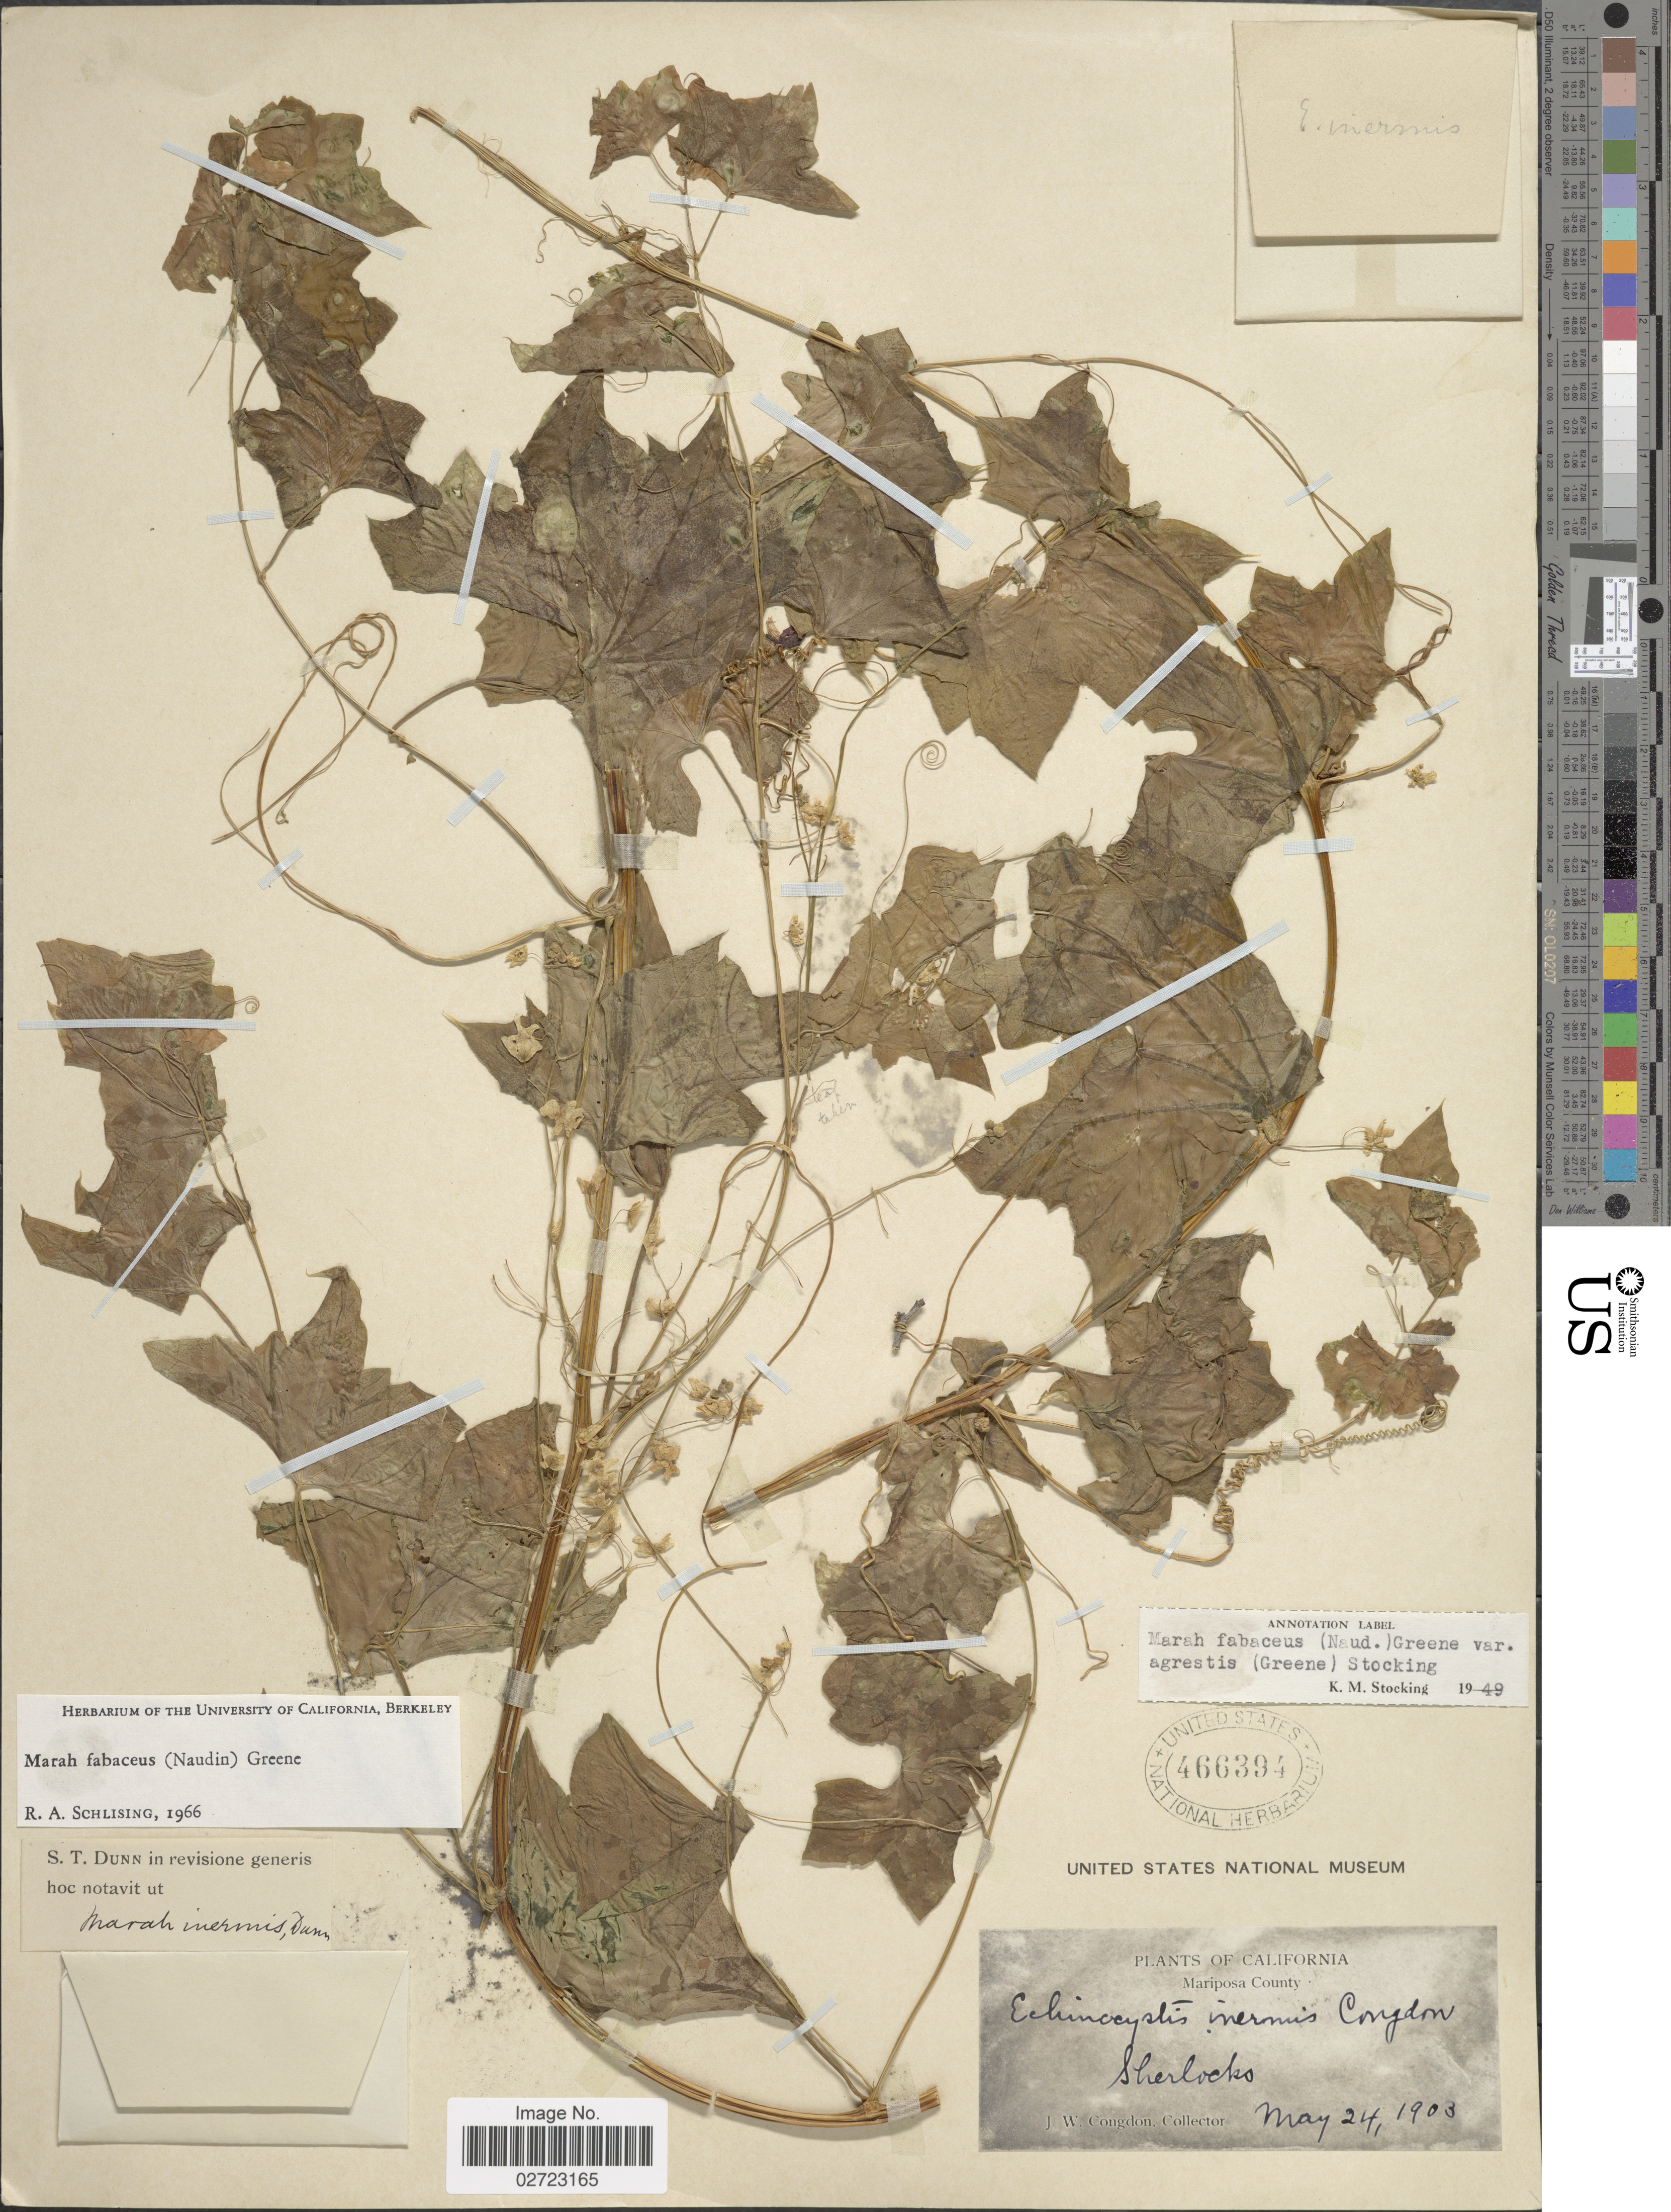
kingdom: Plantae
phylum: Tracheophyta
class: Magnoliopsida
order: Cucurbitales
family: Cucurbitaceae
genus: Marah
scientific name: Marah fabacea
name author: (Naudin) Greene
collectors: J. W. Congdon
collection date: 1903-05-24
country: United States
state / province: California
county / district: Mariposa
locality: Mariposa County, Sherlocks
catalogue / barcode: US 466394